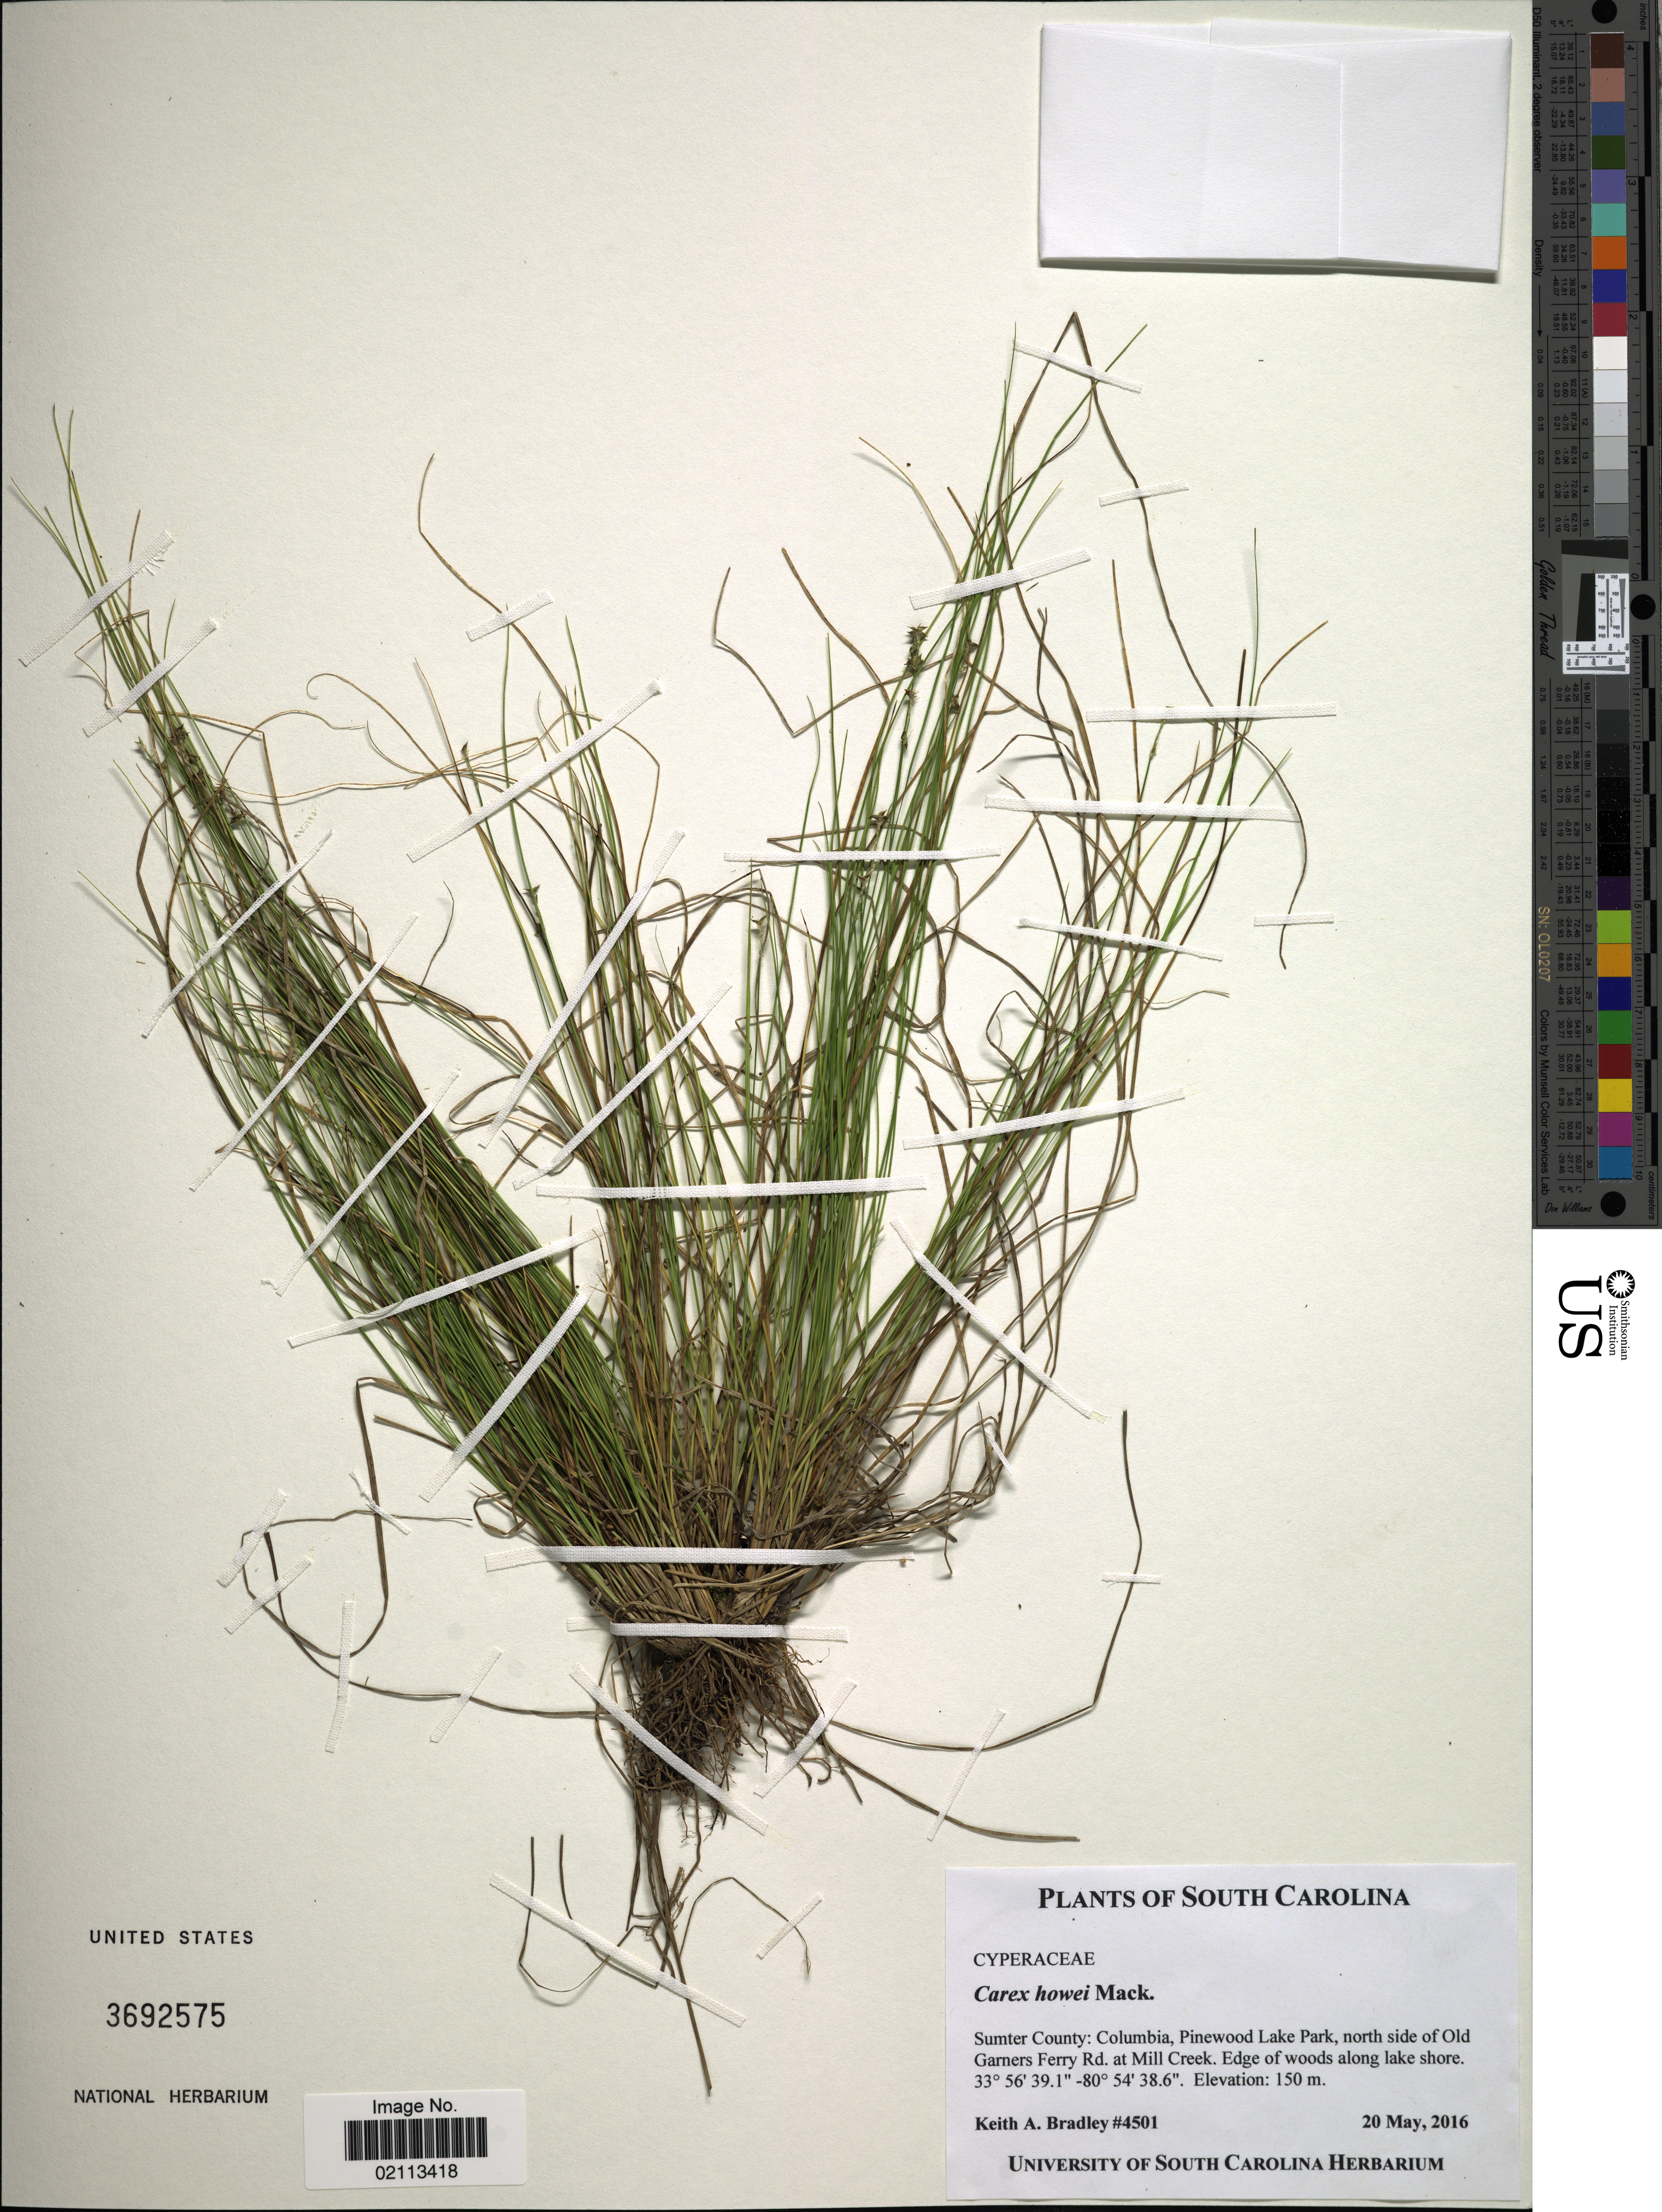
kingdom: Plantae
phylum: Tracheophyta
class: Liliopsida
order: Poales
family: Cyperaceae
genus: Carex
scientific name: Carex howei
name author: Mack.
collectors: K. Bradley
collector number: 4501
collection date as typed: Transcribed d/m/y: 20/5/2016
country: United States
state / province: South Carolina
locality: Sumter County: Columbia, Pinewood Lake Park, north side of Old Garners Ferry Rd. at Mill Creek. Edge of woods along lake shore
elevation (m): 150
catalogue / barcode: US 3692575